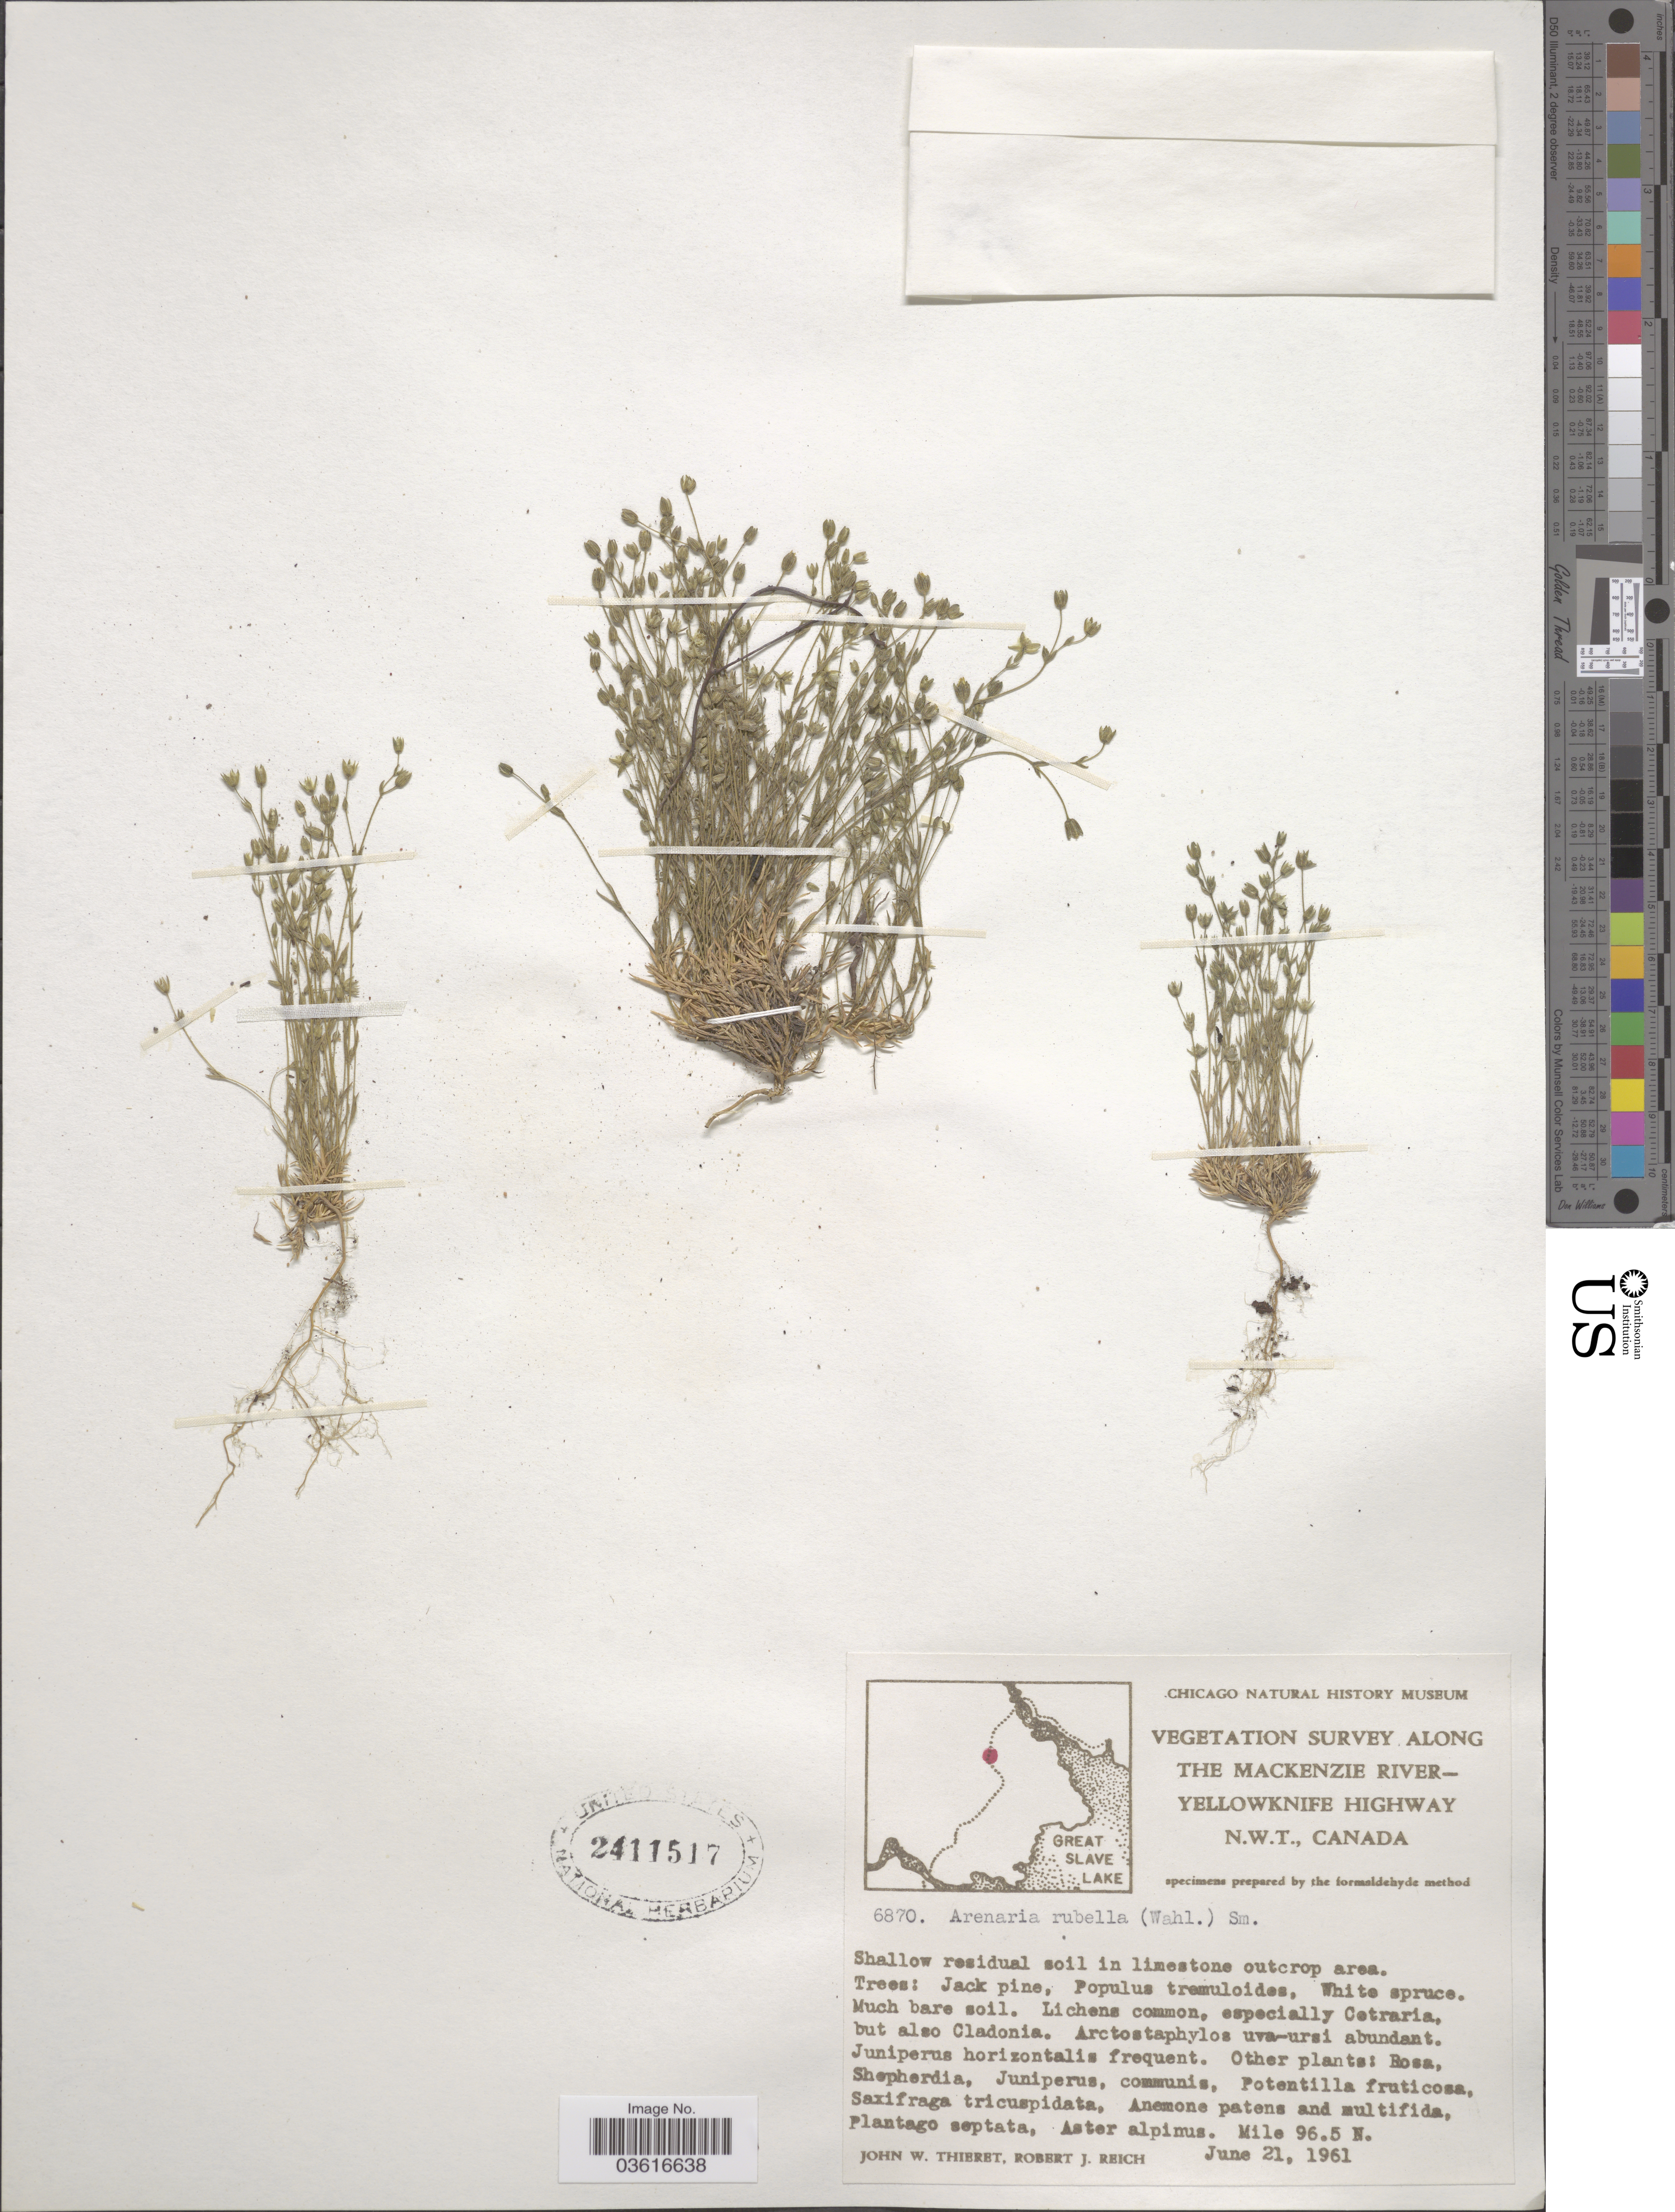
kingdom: Plantae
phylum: Tracheophyta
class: Magnoliopsida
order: Caryophyllales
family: Caryophyllaceae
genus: Minuartia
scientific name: Minuartia rubella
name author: (Wahlenb.) Hiern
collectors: J. W. Thieret & R. Reich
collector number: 6870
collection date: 1961-06-21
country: Canada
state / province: Northwest Territories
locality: Along Mackenzie River-Yellowknife Highway. Mile 96.5 N.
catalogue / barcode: US 2411517